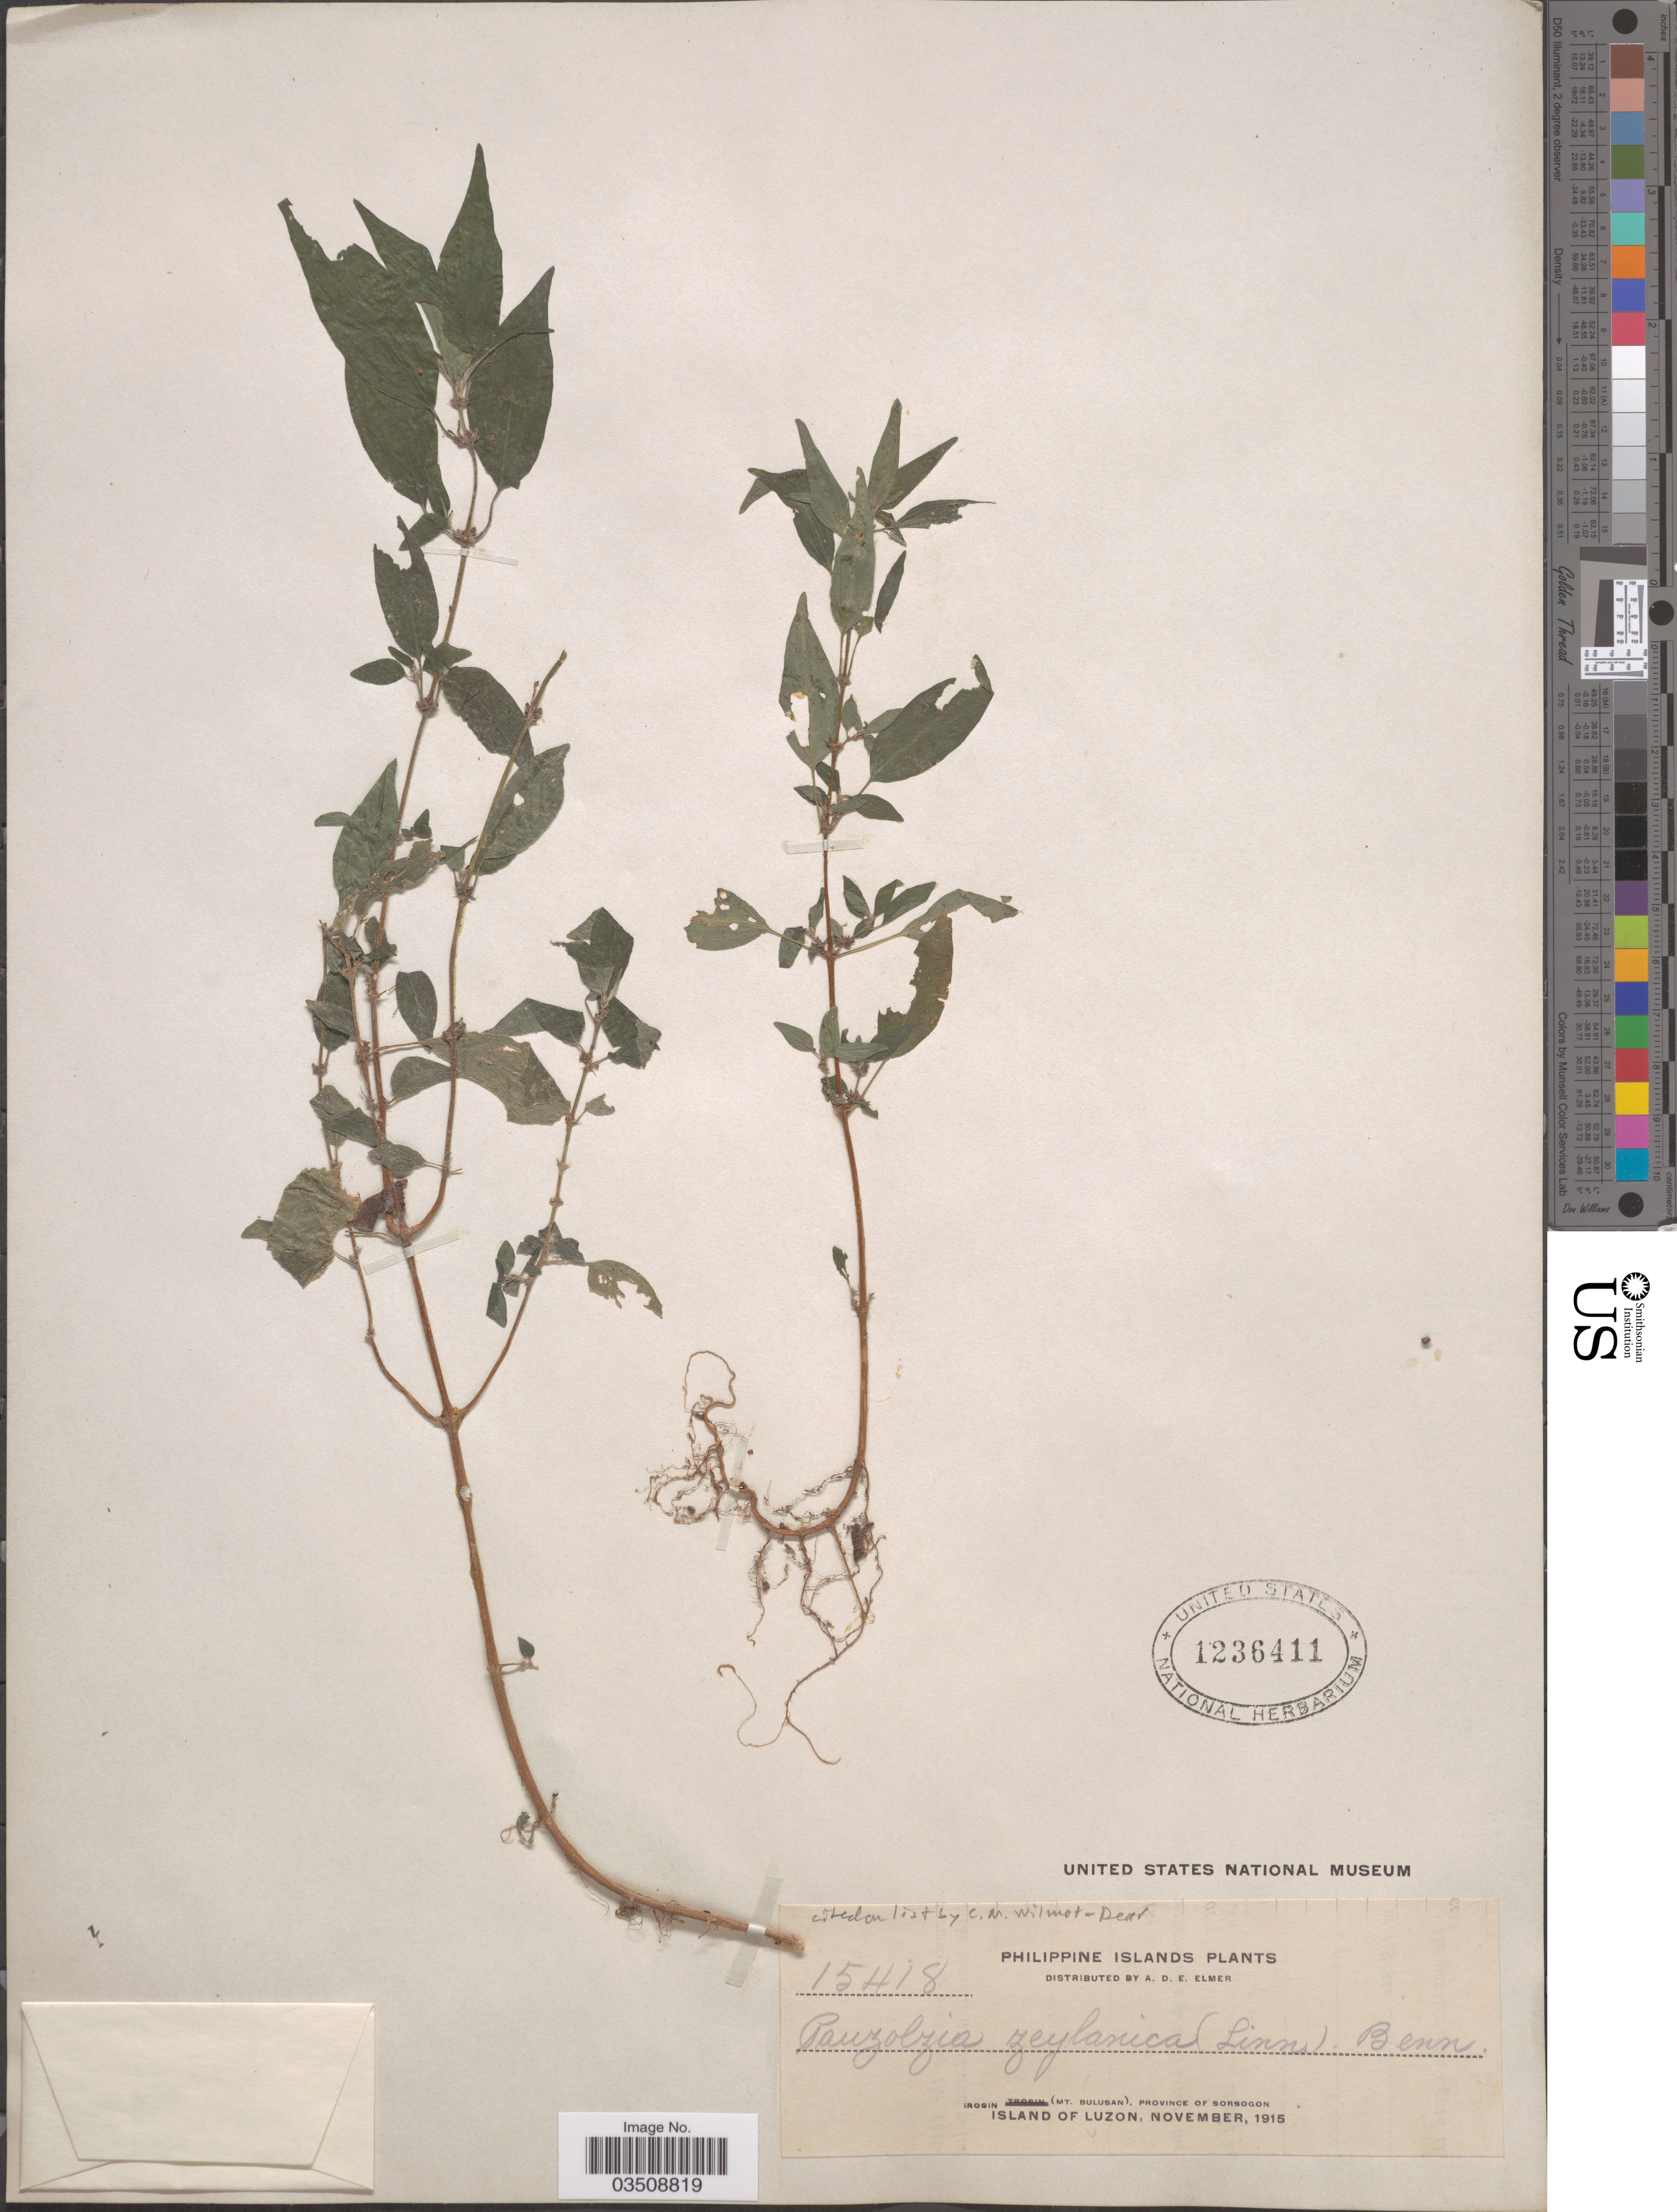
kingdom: Plantae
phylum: Tracheophyta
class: Magnoliopsida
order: Rosales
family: Urticaceae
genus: Pouzolzia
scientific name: Pouzolzia zeylanica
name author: (L.) Benn.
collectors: A. D. E. Elmer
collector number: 15418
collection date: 1915-11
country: Philippines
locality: Irosin (Mt. Bulusan), Province of Sorsogon. Island of Luzon.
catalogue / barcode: US 1236411